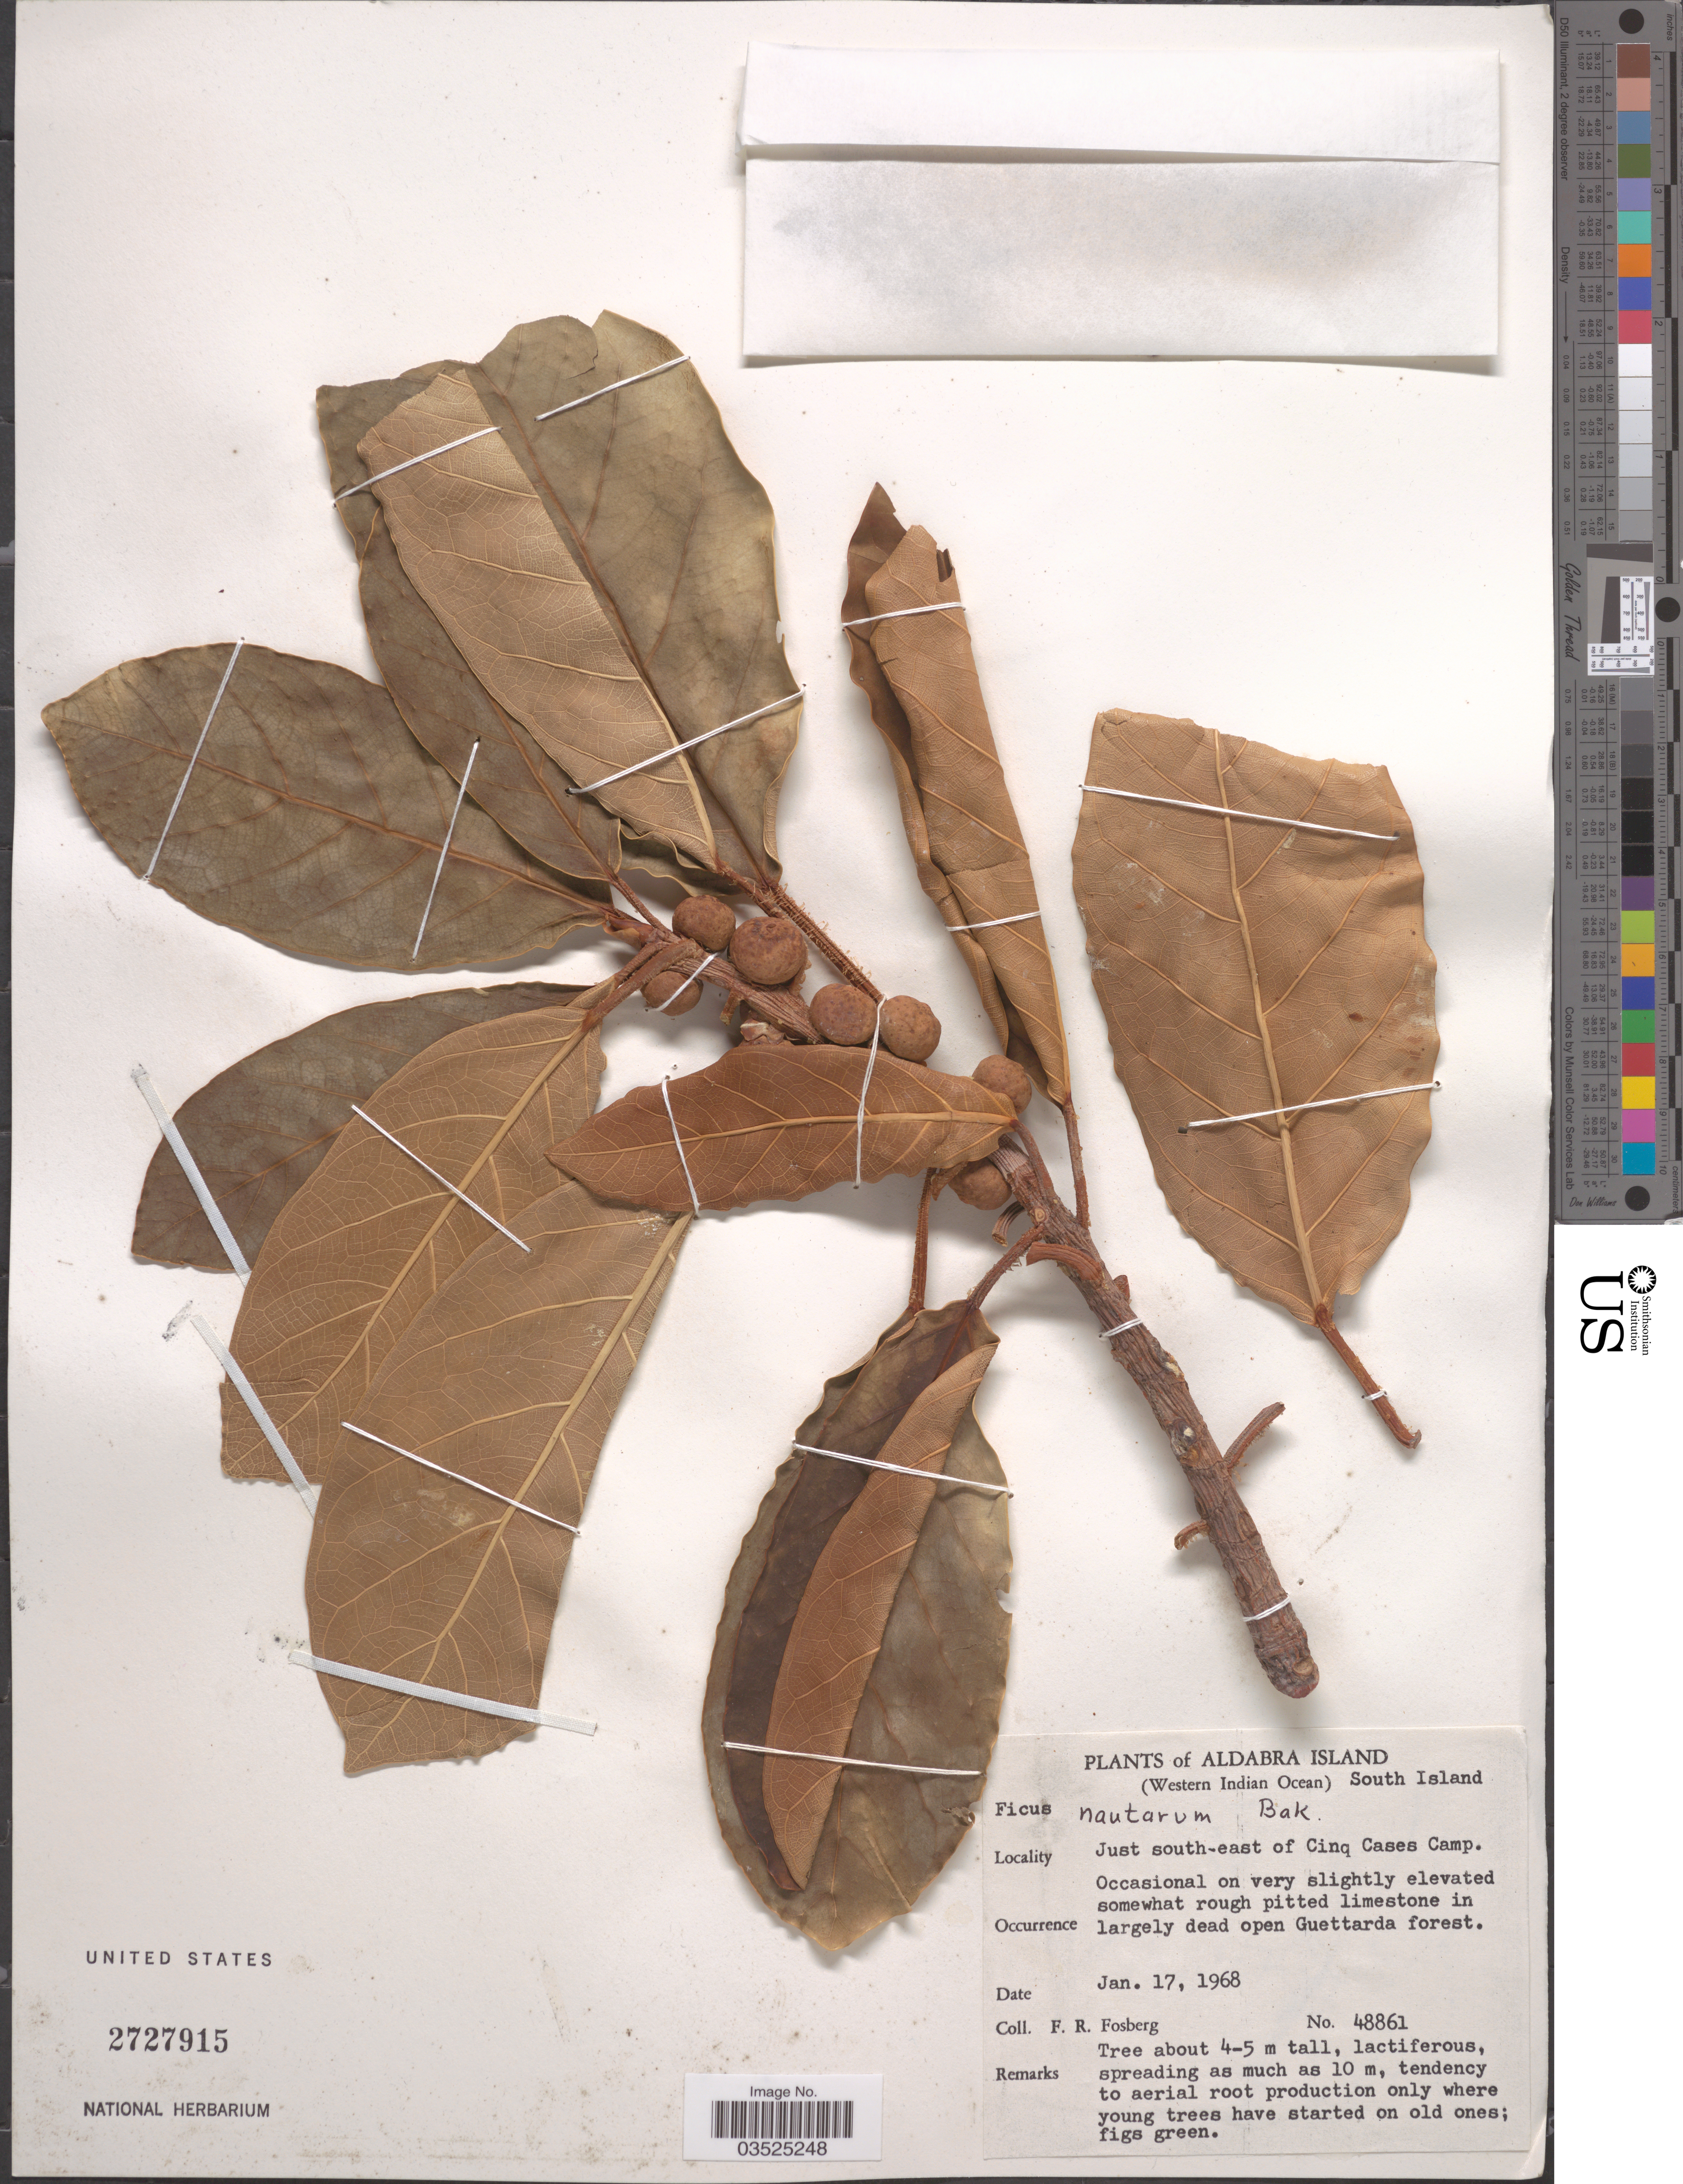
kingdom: Plantae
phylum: Tracheophyta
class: Magnoliopsida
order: Rosales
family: Moraceae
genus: Ficus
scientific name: Ficus nautarum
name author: Baker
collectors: F. R. Fosberg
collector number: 48861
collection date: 1968-01-17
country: Seychelles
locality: Aldabra Island (Western Indian Ocean) South Island. Just south-east of Cinq Cases Camp.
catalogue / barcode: US 2727915